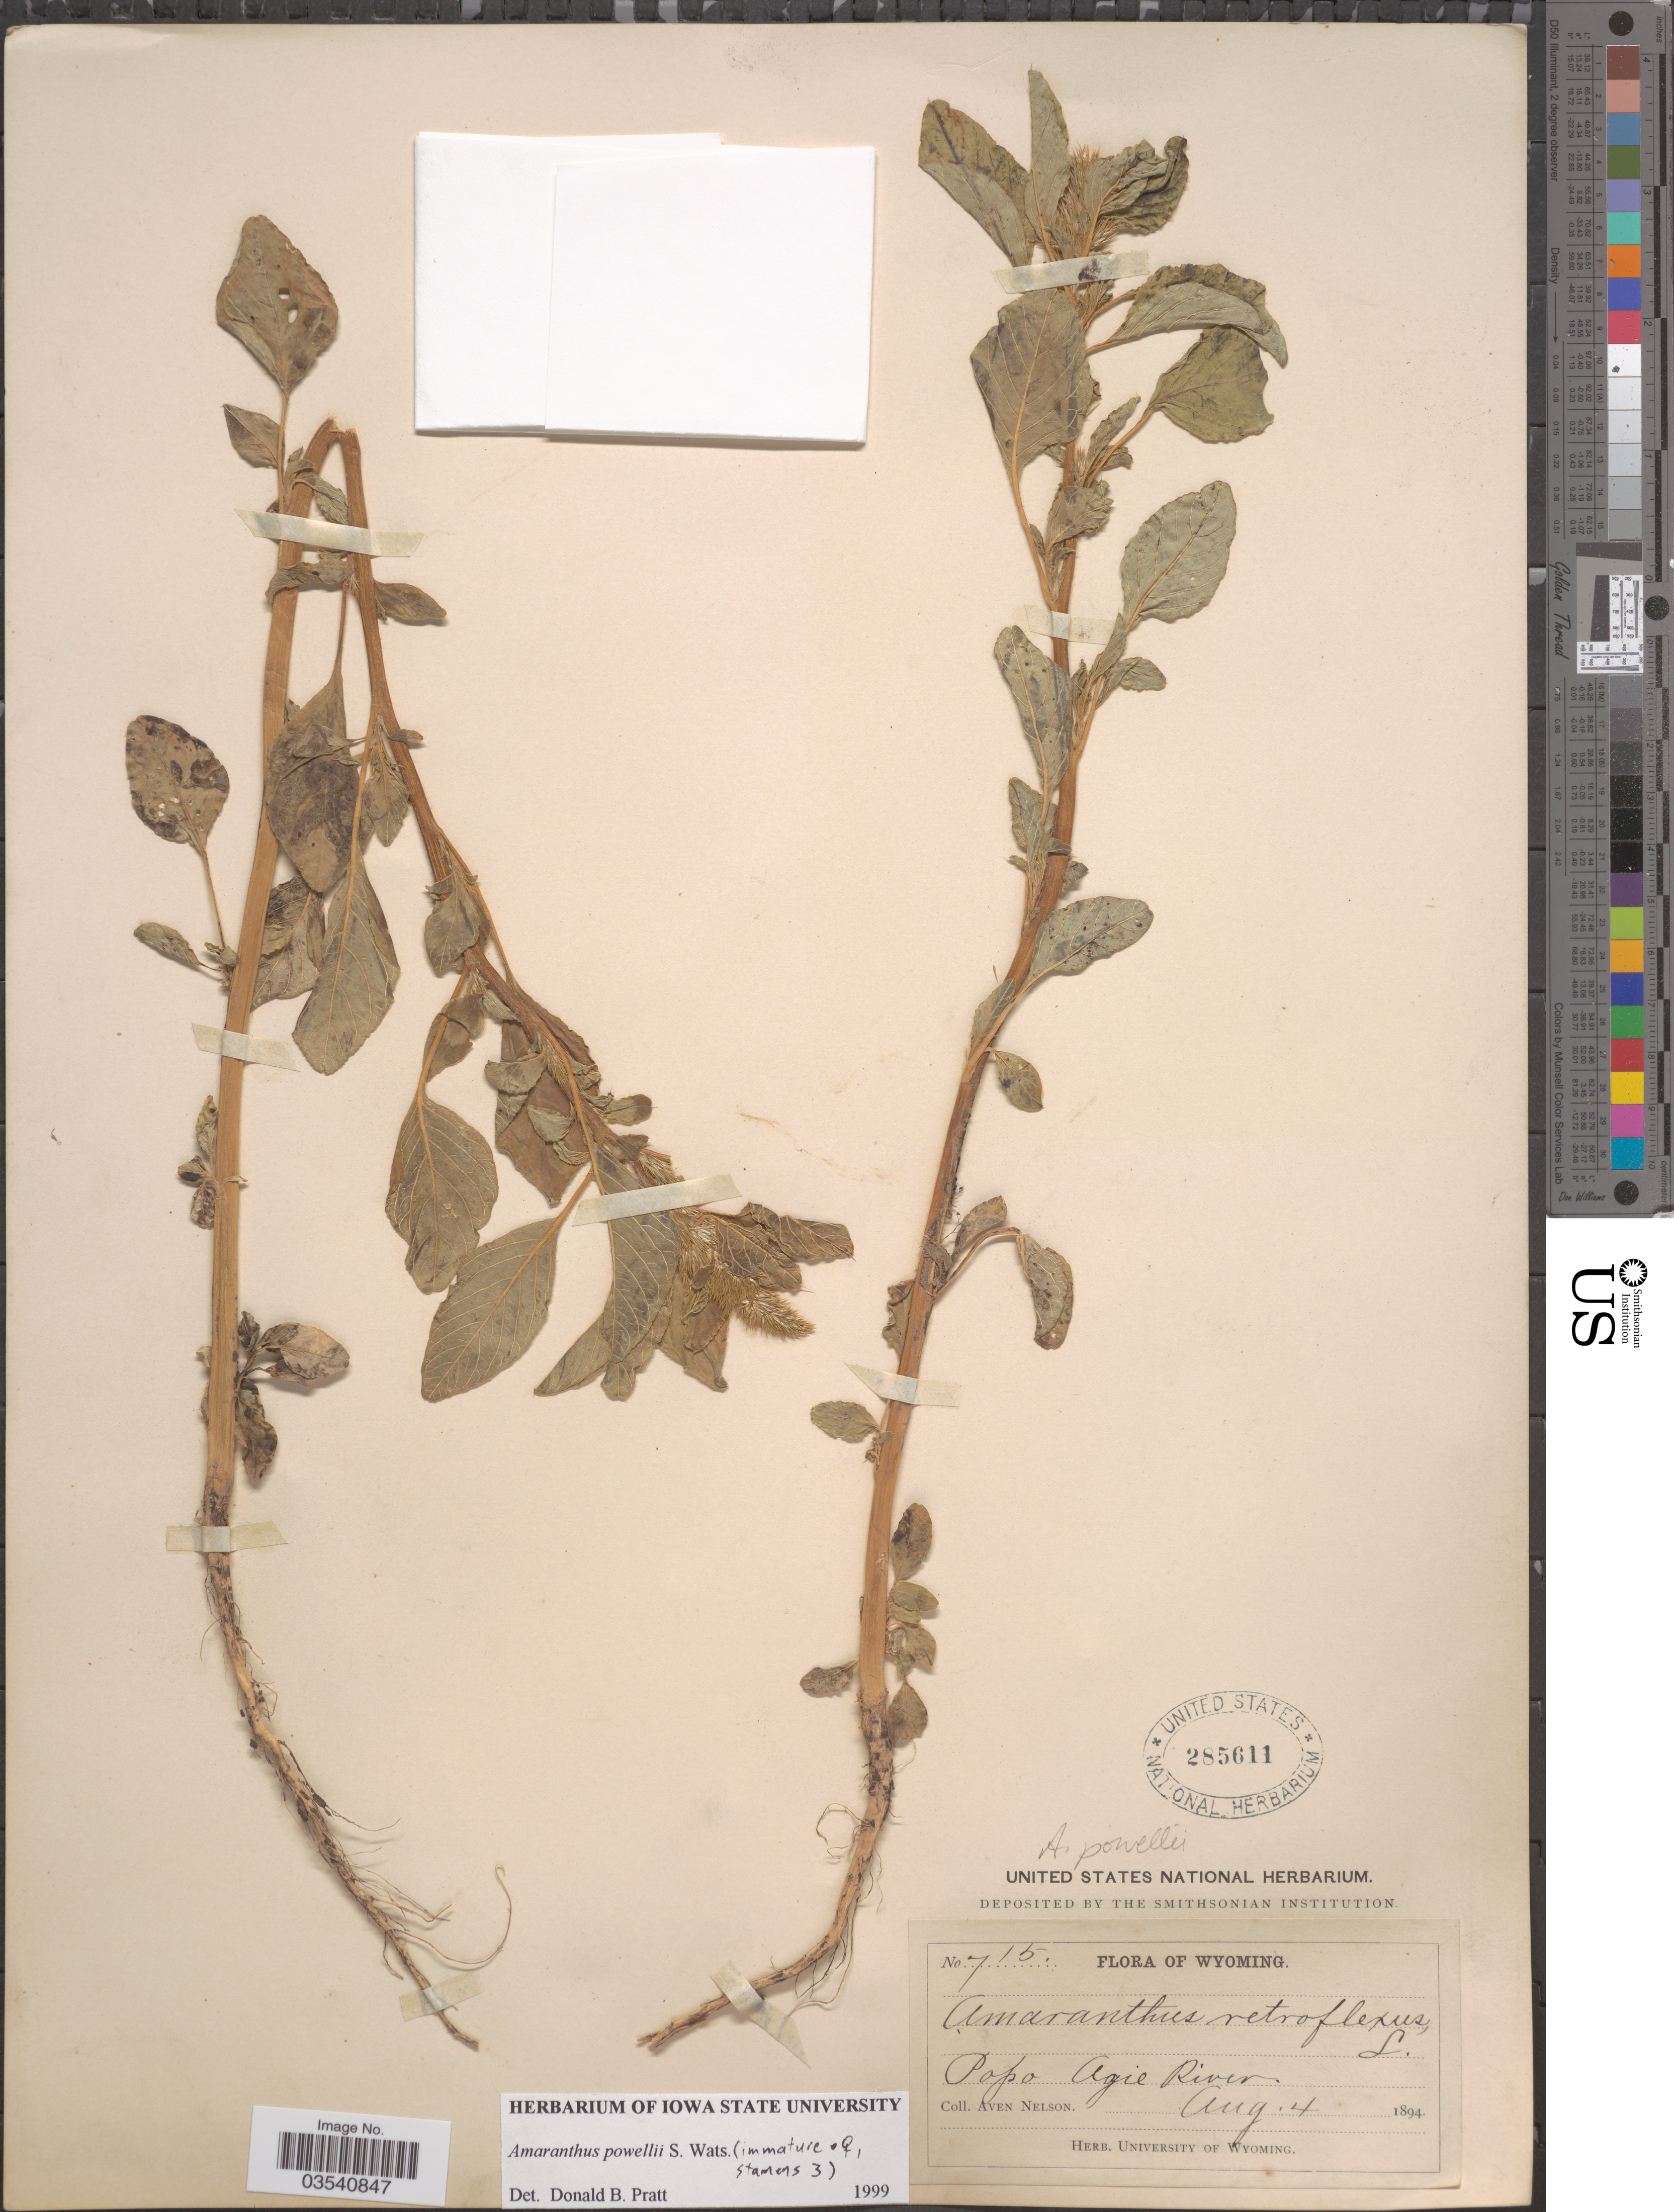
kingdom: Plantae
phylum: Tracheophyta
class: Magnoliopsida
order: Caryophyllales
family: Amaranthaceae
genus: Amaranthus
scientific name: Amaranthus powellii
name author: S. Watson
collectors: A. Nelson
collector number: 715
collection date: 1894-08-04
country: United States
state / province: Wyoming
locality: Popo Agie River.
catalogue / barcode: US 285611